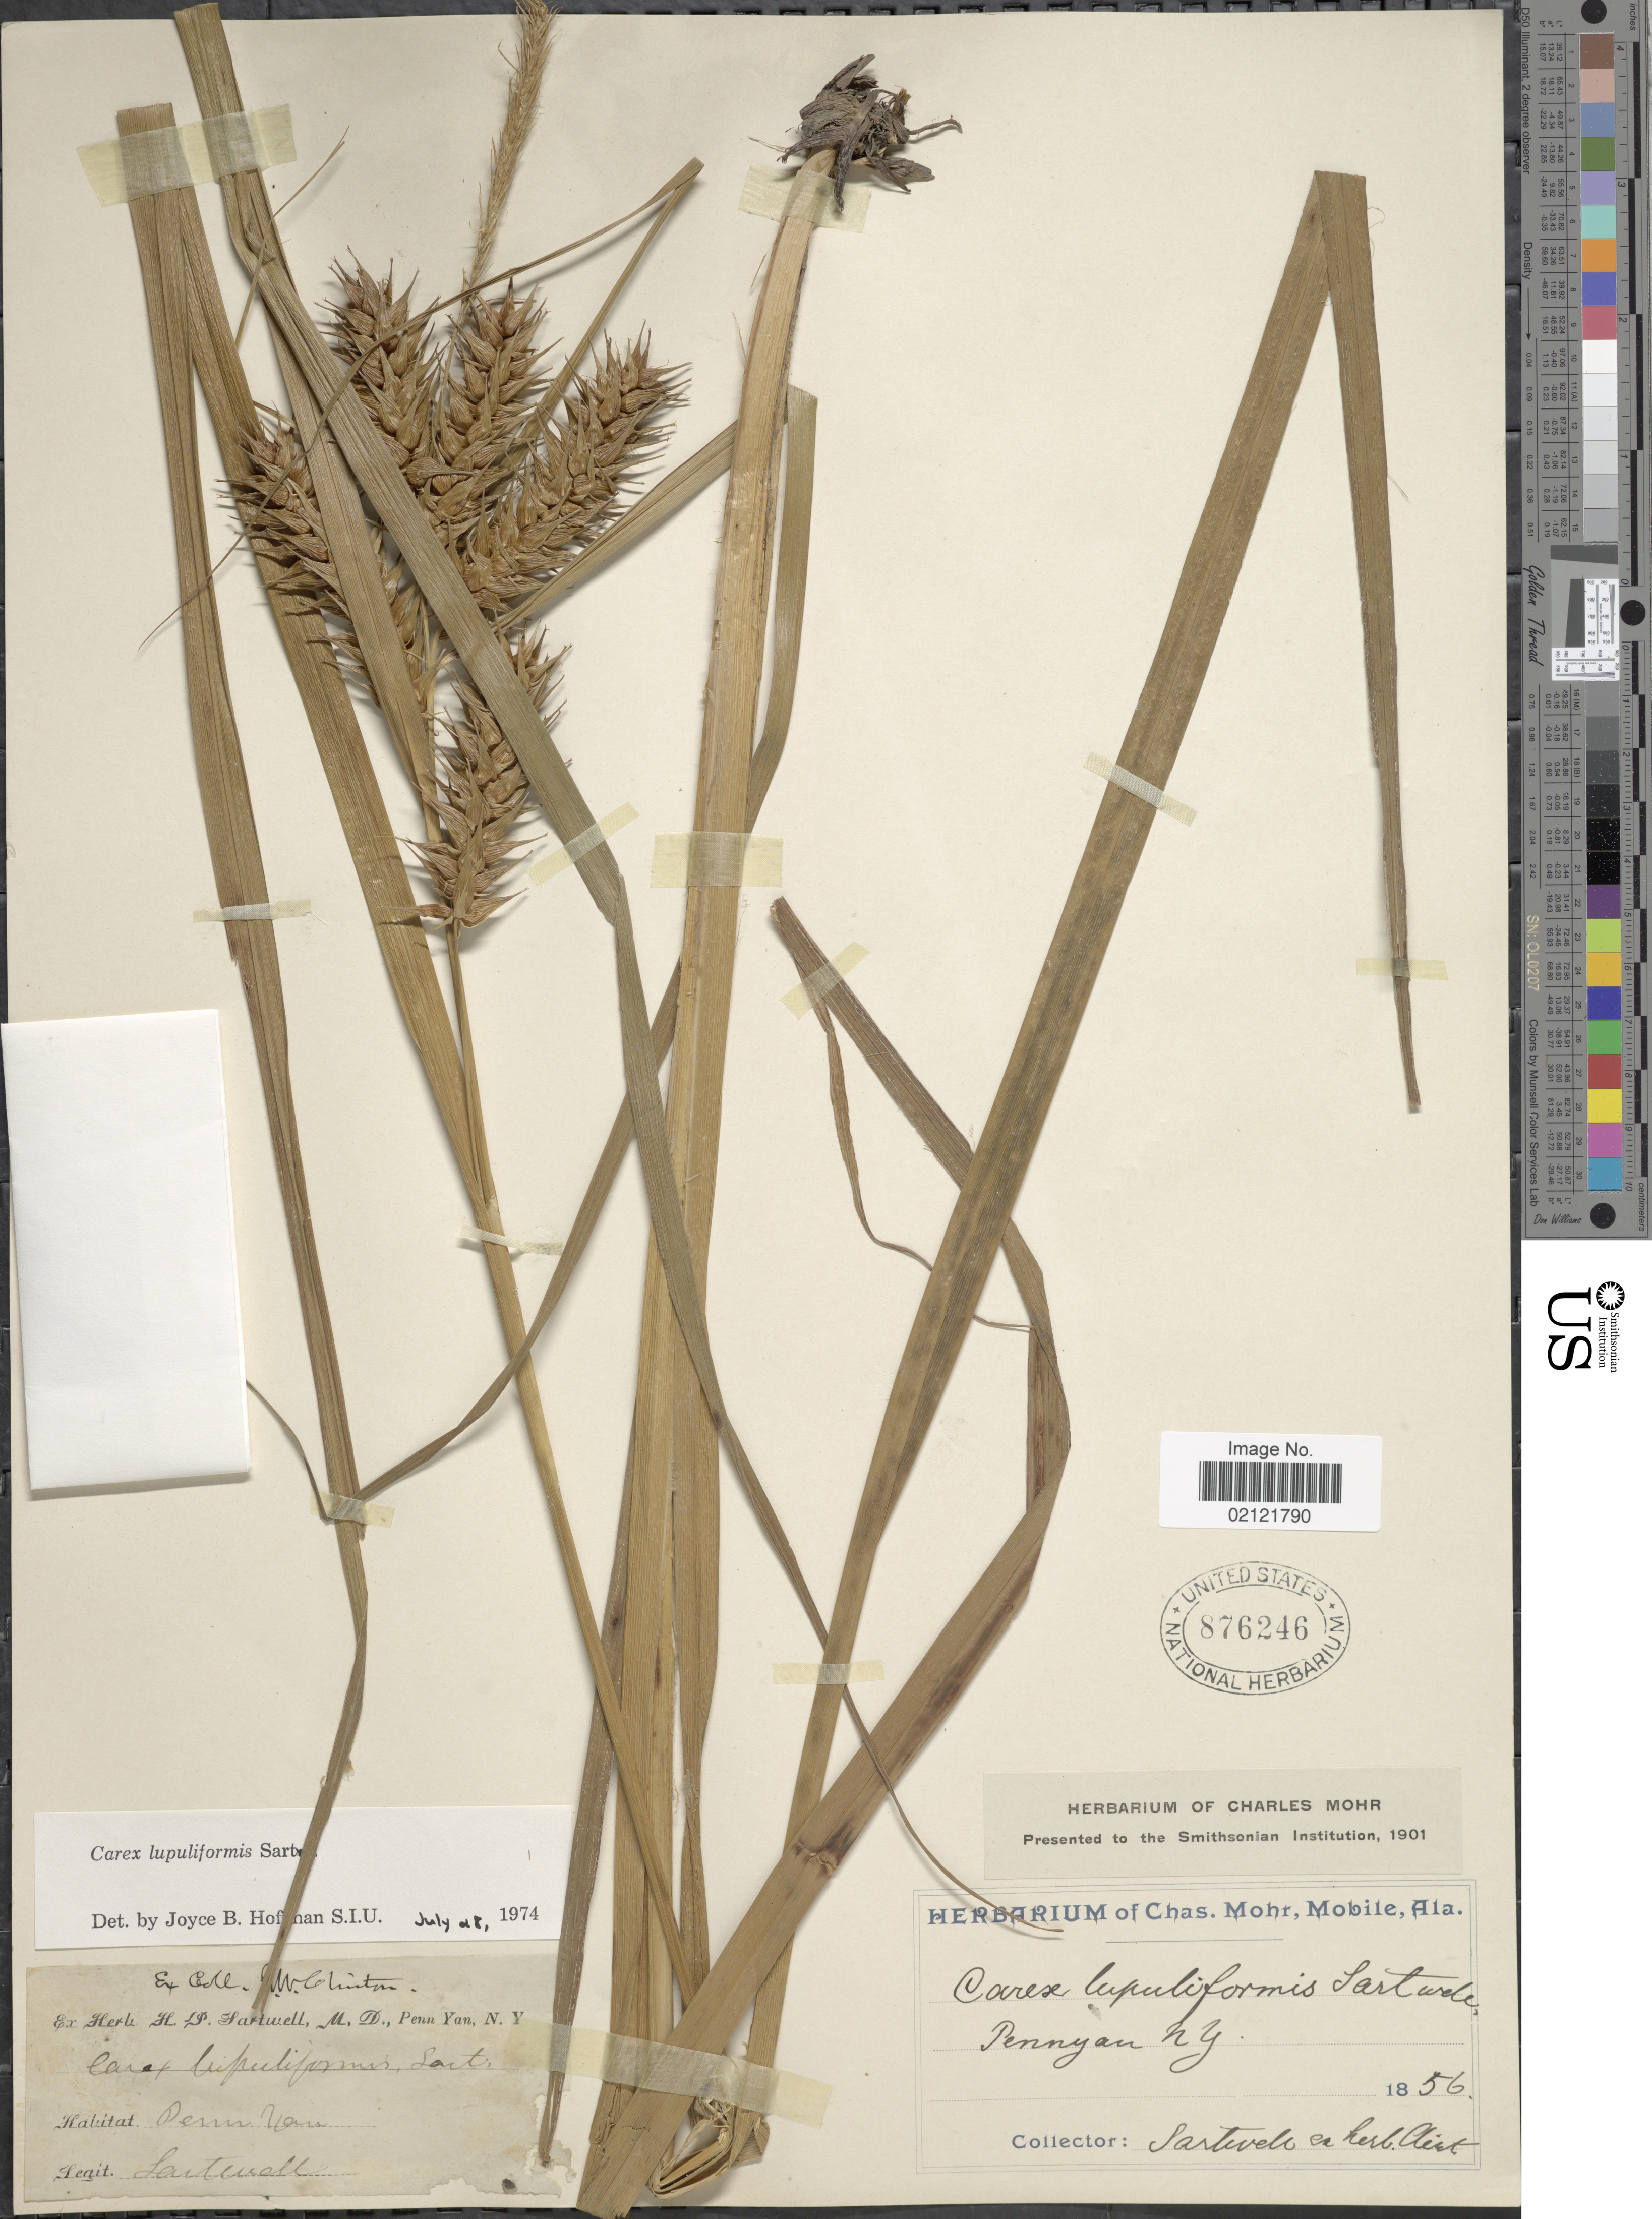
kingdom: Plantae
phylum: Tracheophyta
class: Liliopsida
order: Poales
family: Cyperaceae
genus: Carex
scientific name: Carex lupuliformis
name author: Sartwell ex Dewey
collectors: Sartwell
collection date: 1856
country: United States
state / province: New York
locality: Penn Yan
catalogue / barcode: US 876246